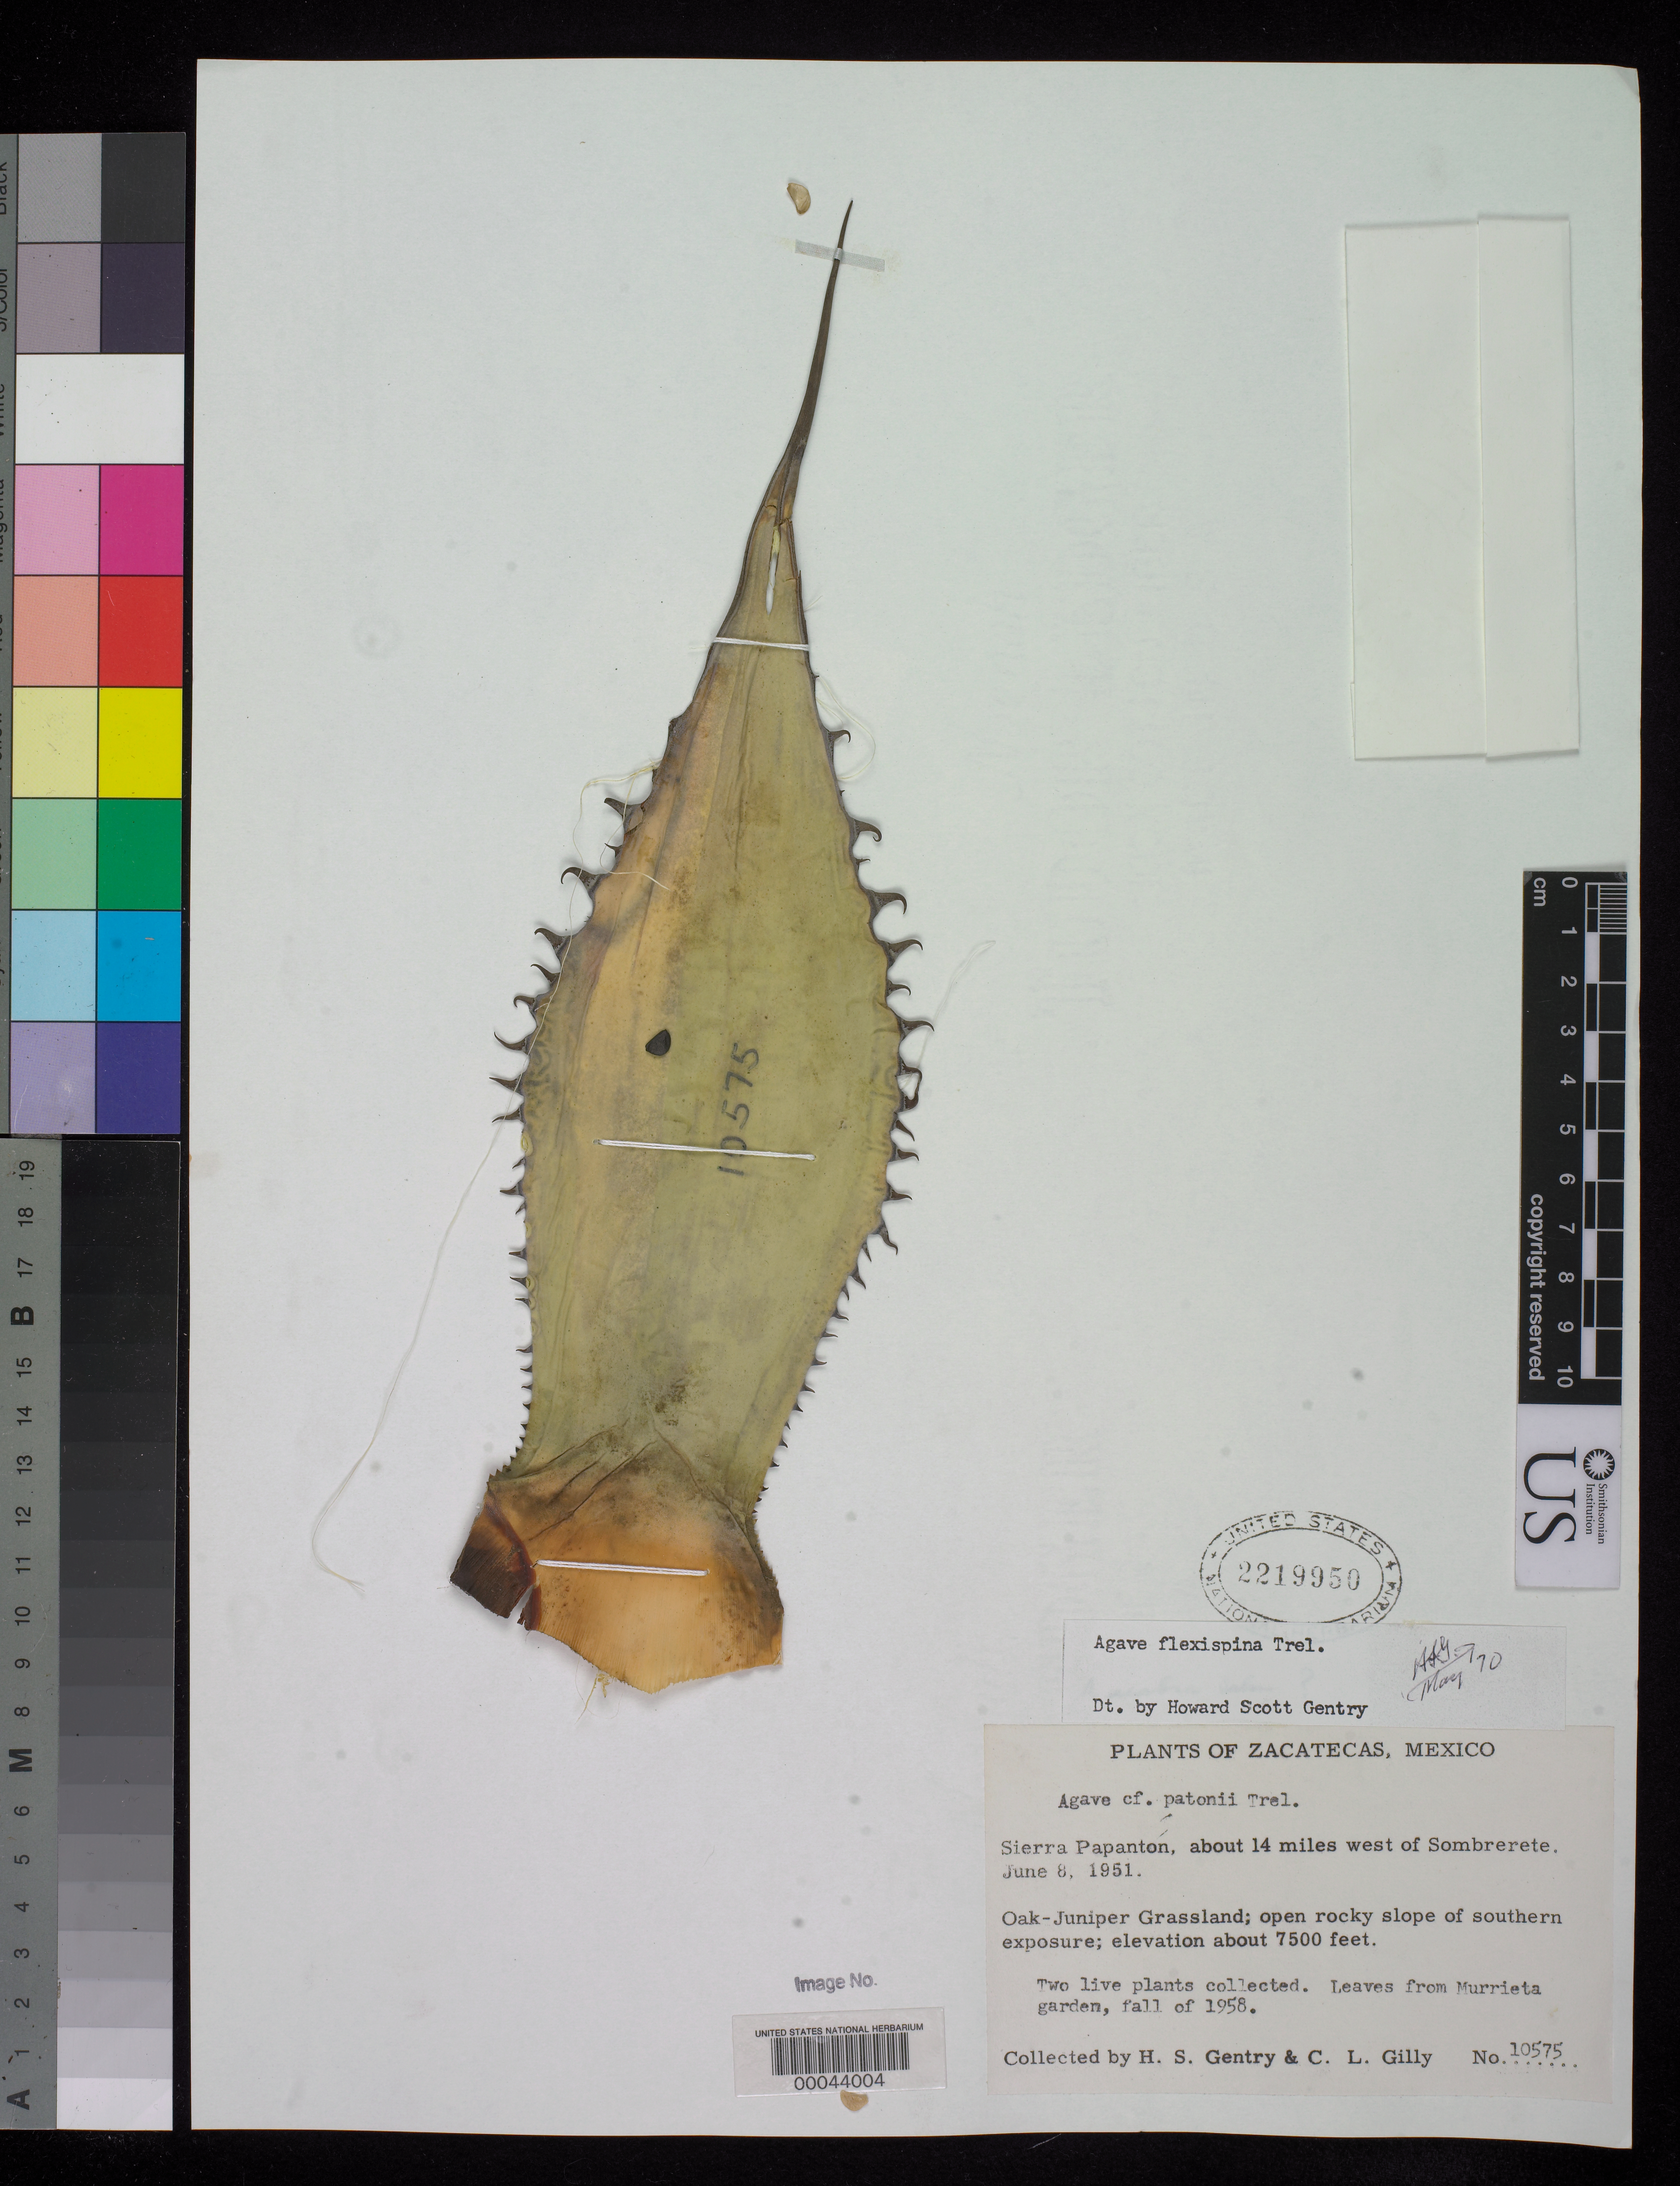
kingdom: Plantae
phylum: Tracheophyta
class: Liliopsida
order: Asparagales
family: Asparagaceae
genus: Agave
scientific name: Agave flexispina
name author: Trel.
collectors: H. S. Gentry & C. Gilly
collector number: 10575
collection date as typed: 08 Jun 1951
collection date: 1951-06-08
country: Mexico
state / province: Zacatecas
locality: Sierra papanton, about 14 mi W of sombrerete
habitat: Oak-juniper grassland; open rocky slope of southern exposure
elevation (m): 2286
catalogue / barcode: US 2219950